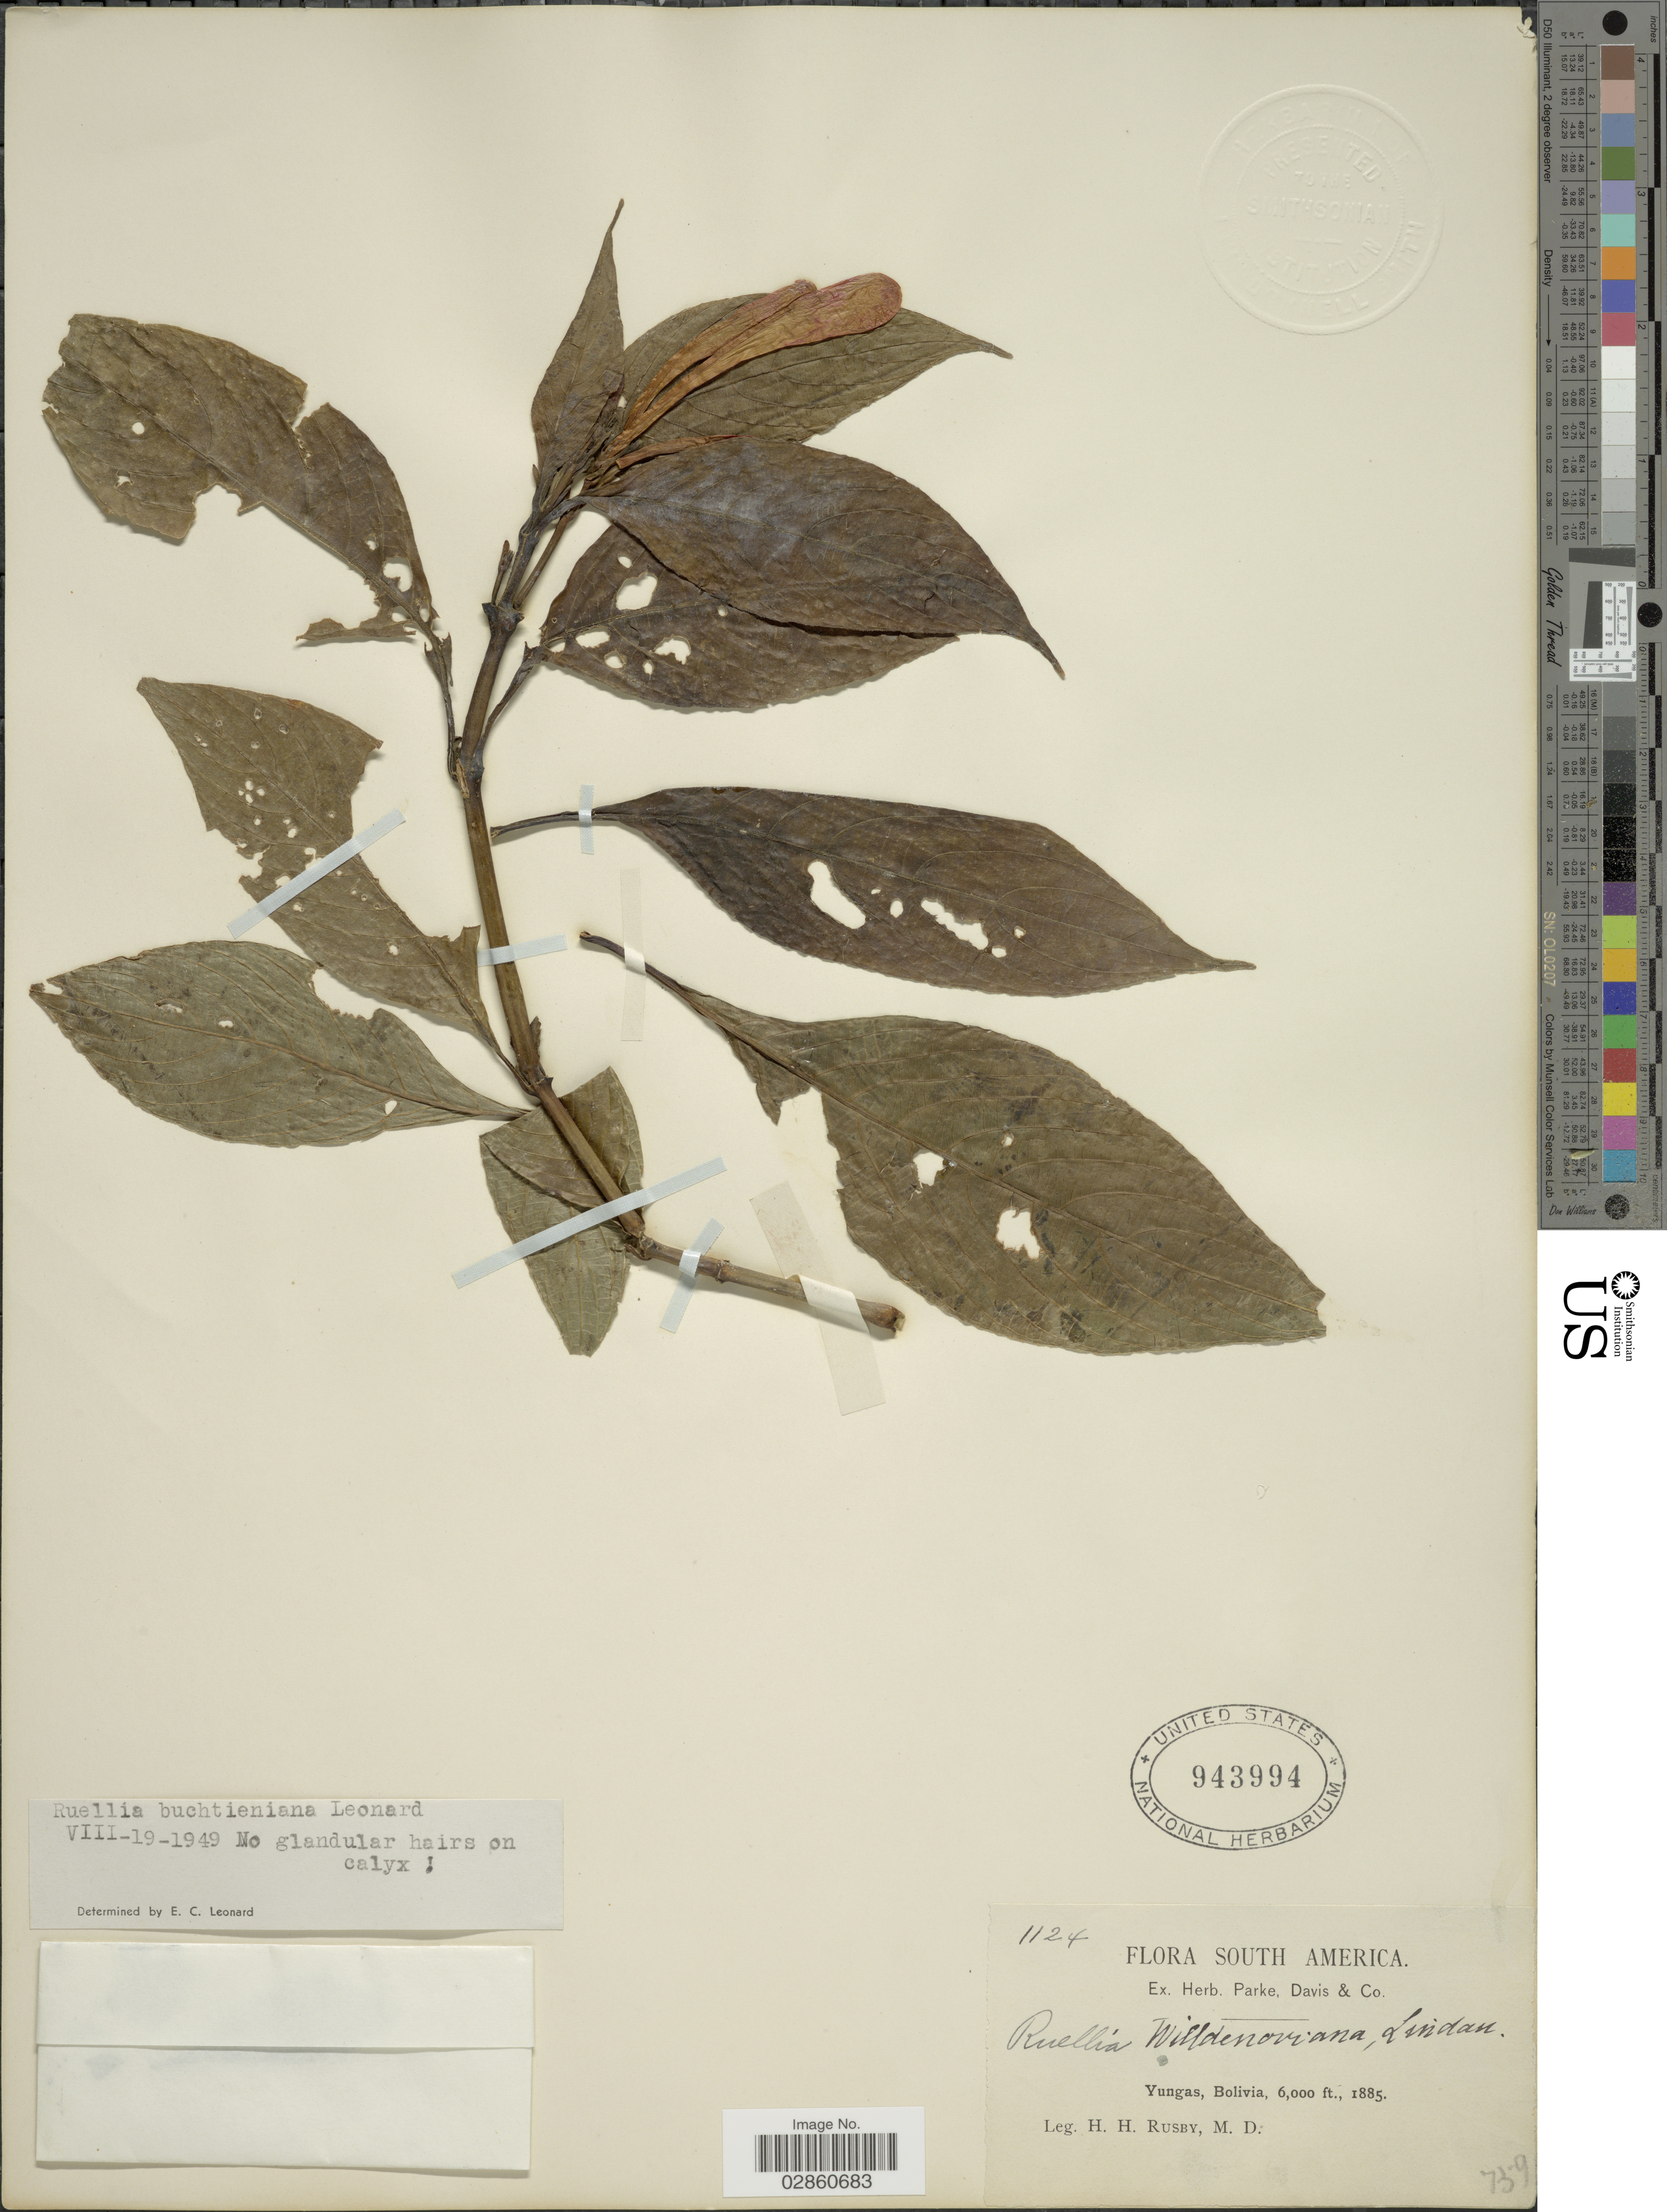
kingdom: Plantae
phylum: Tracheophyta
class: Magnoliopsida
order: Lamiales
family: Acanthaceae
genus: Ruellia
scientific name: Ruellia haenkeana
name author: (Nees) Wassh.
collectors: H. H. Rusby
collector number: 1124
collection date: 1885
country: Bolivia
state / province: La Paz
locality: Yungas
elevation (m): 1829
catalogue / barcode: US 943994